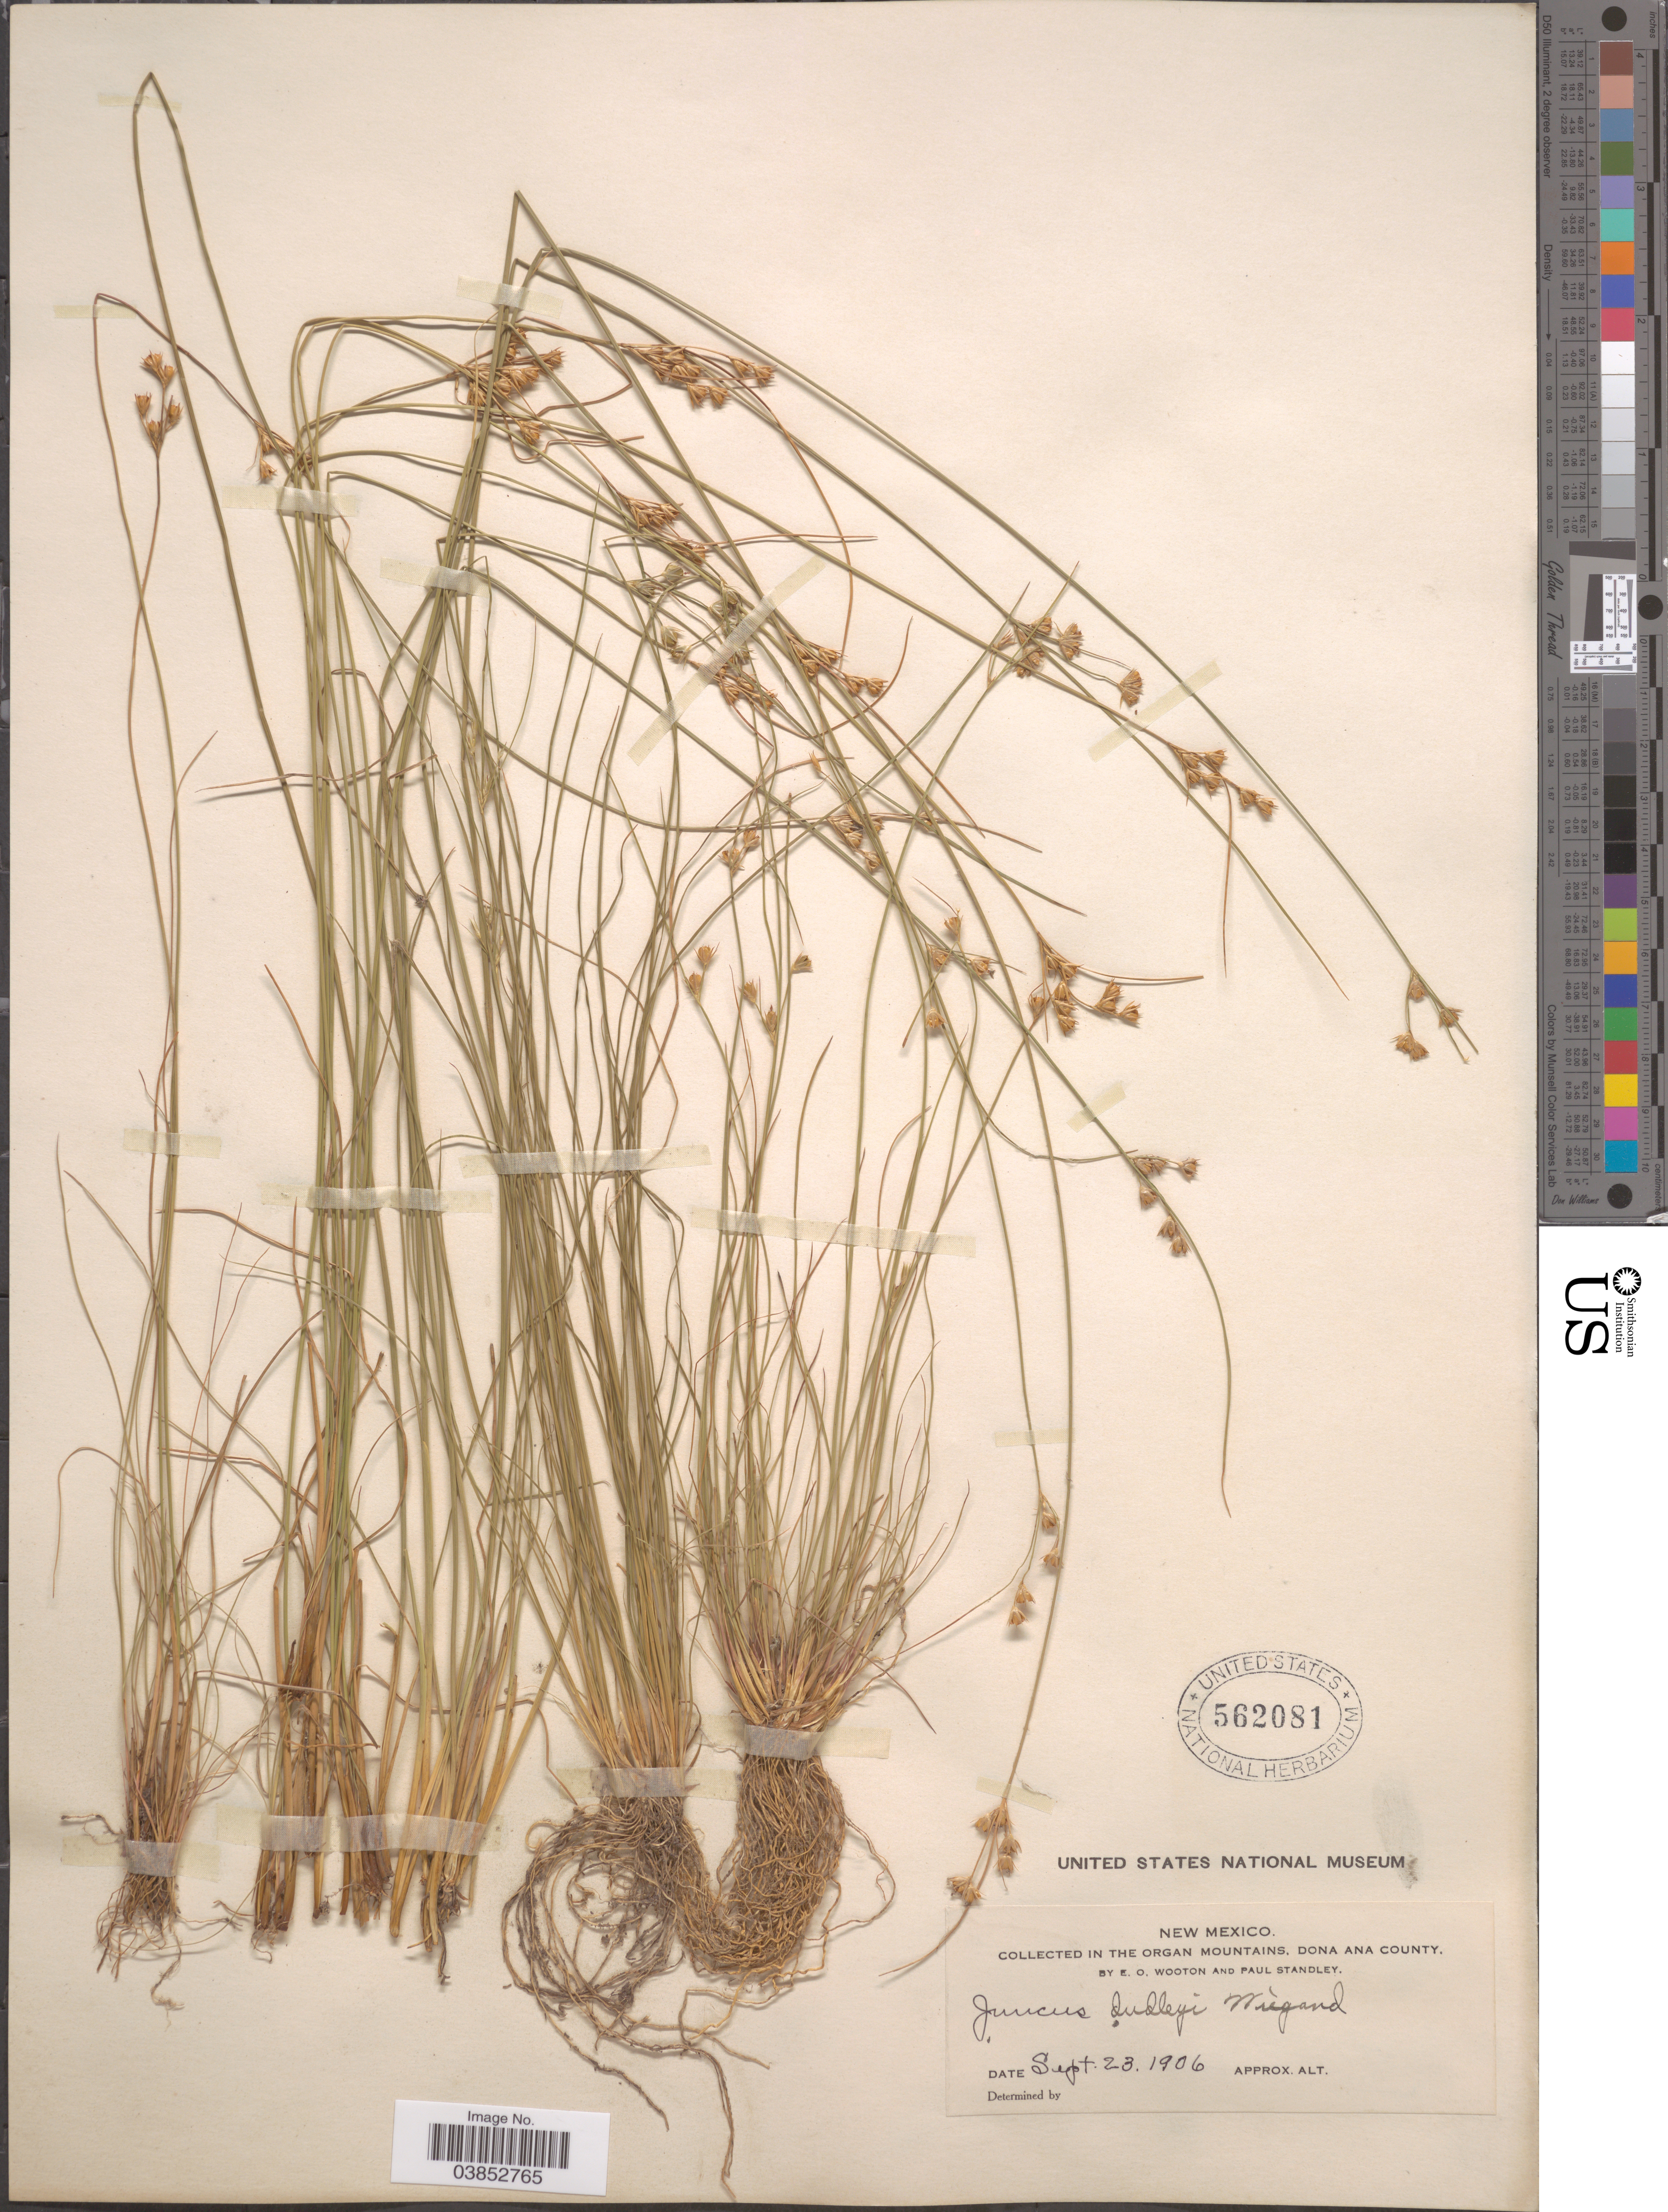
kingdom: Plantae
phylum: Tracheophyta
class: Liliopsida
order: Poales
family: Juncaceae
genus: Juncus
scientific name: Juncus dudleyi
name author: Wiegand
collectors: E. O. Wooton & P. C. Standley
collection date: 1906-09-23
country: United States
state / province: New Mexico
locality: In the Organ Mountains, Dona Ana County.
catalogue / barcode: US 562081